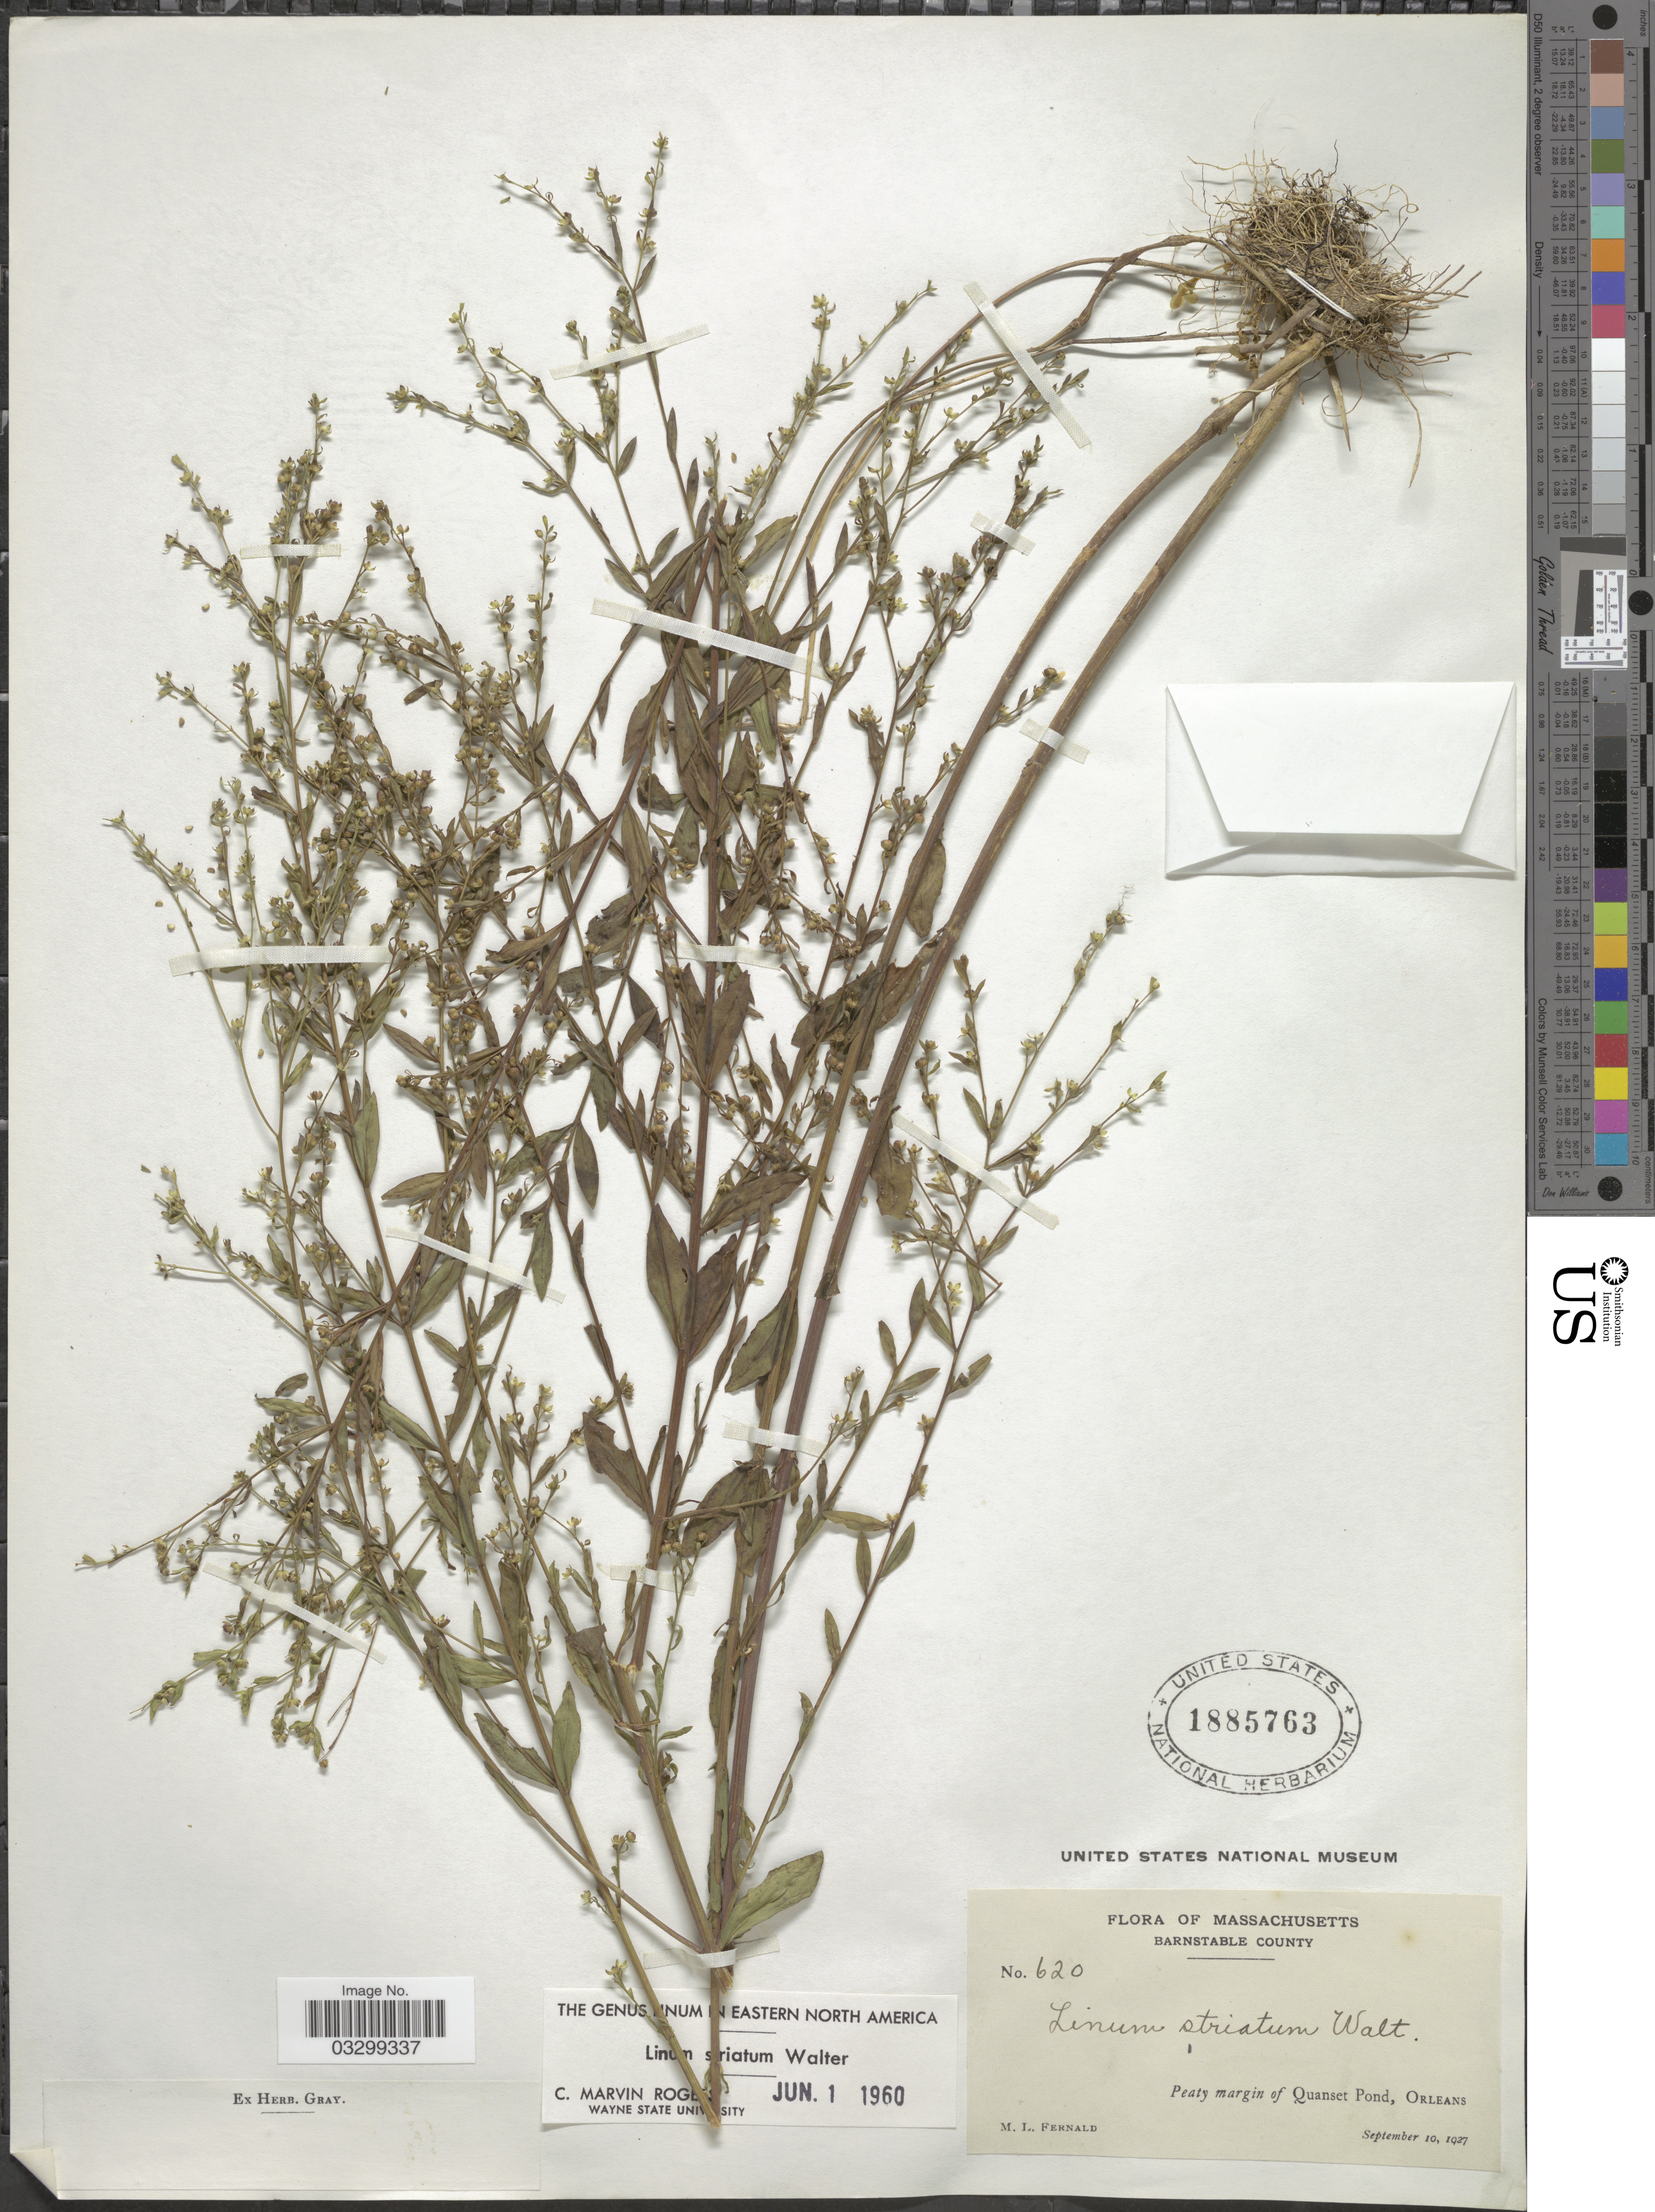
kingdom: Plantae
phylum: Tracheophyta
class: Magnoliopsida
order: Malpighiales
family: Linaceae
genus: Linum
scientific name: Linum striatum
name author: Walter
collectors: M. L. Fernald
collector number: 620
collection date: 1927-09-10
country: United States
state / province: Massachusetts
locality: Barnstable County. Peaty margin of Quanset Pond, Orleans.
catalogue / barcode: US 1885763